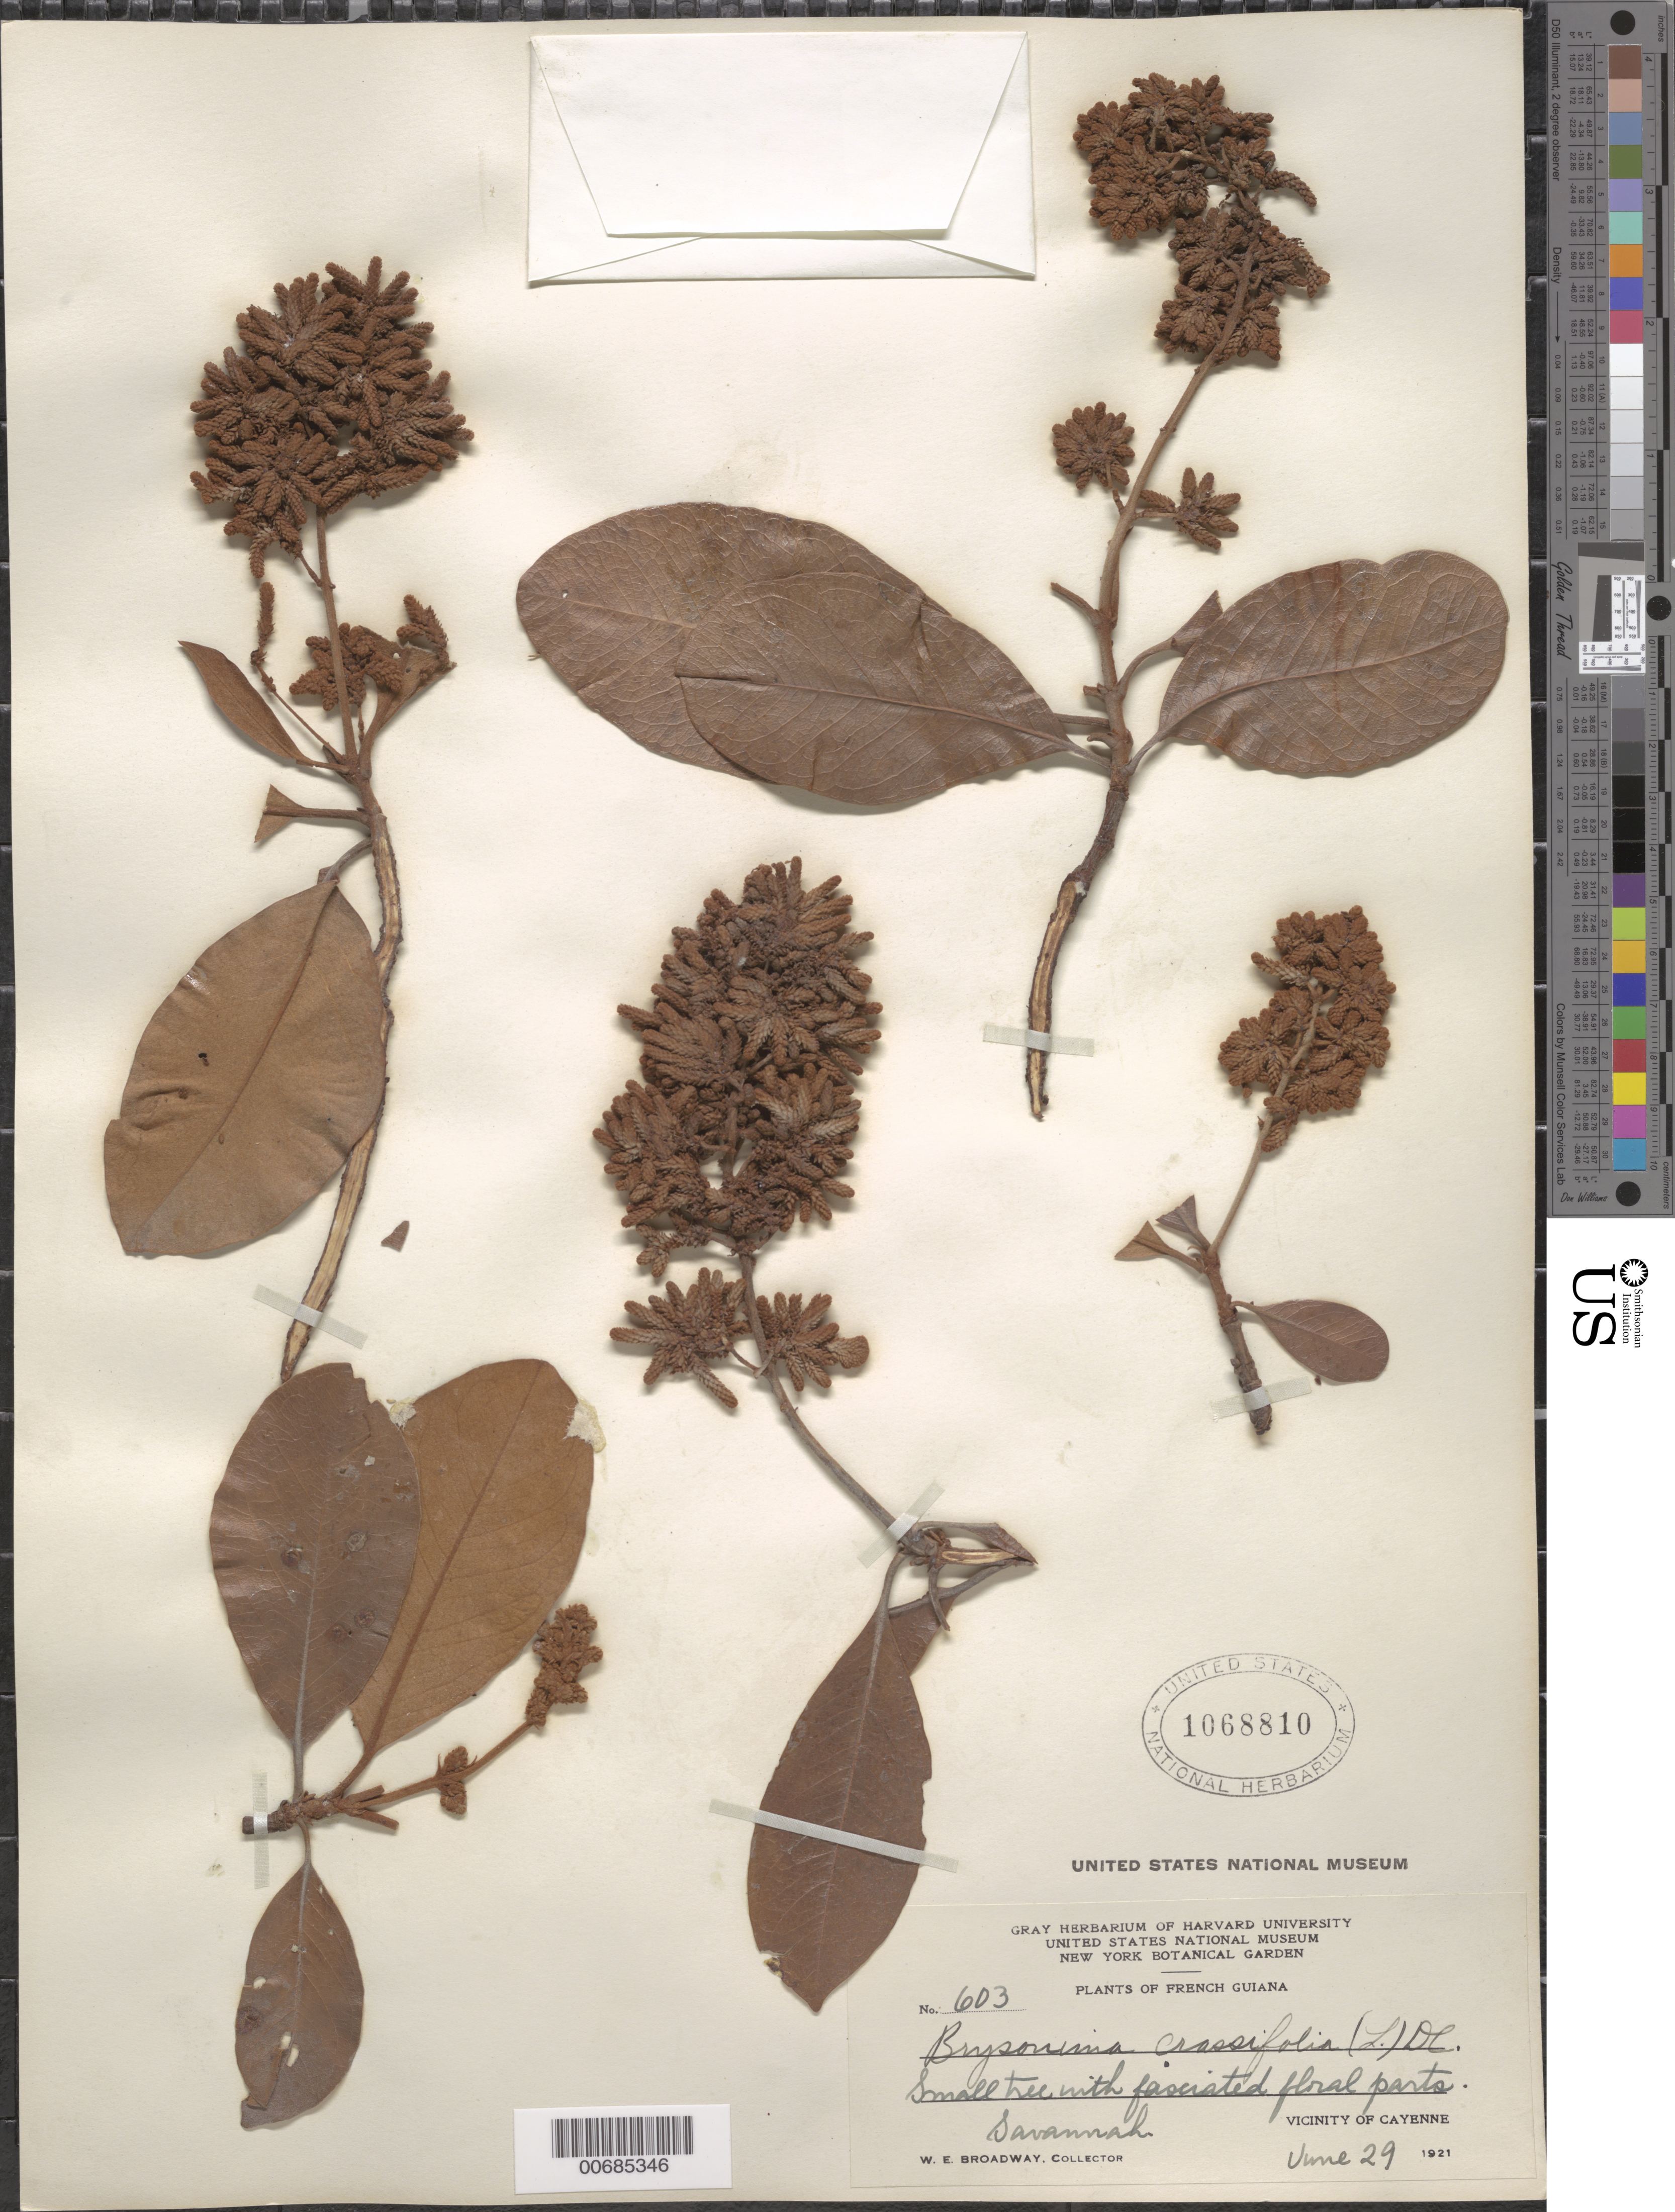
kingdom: Plantae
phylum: Tracheophyta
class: Magnoliopsida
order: Malpighiales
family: Malpighiaceae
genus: Byrsonima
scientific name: Byrsonima crassifolia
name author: (L.) Kunth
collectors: W. E. Broadway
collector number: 603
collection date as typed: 29-Jun-21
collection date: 1921-06-29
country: French Guiana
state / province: Cayenne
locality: Cayenne, vic.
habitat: Savanna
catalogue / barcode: US 1068810